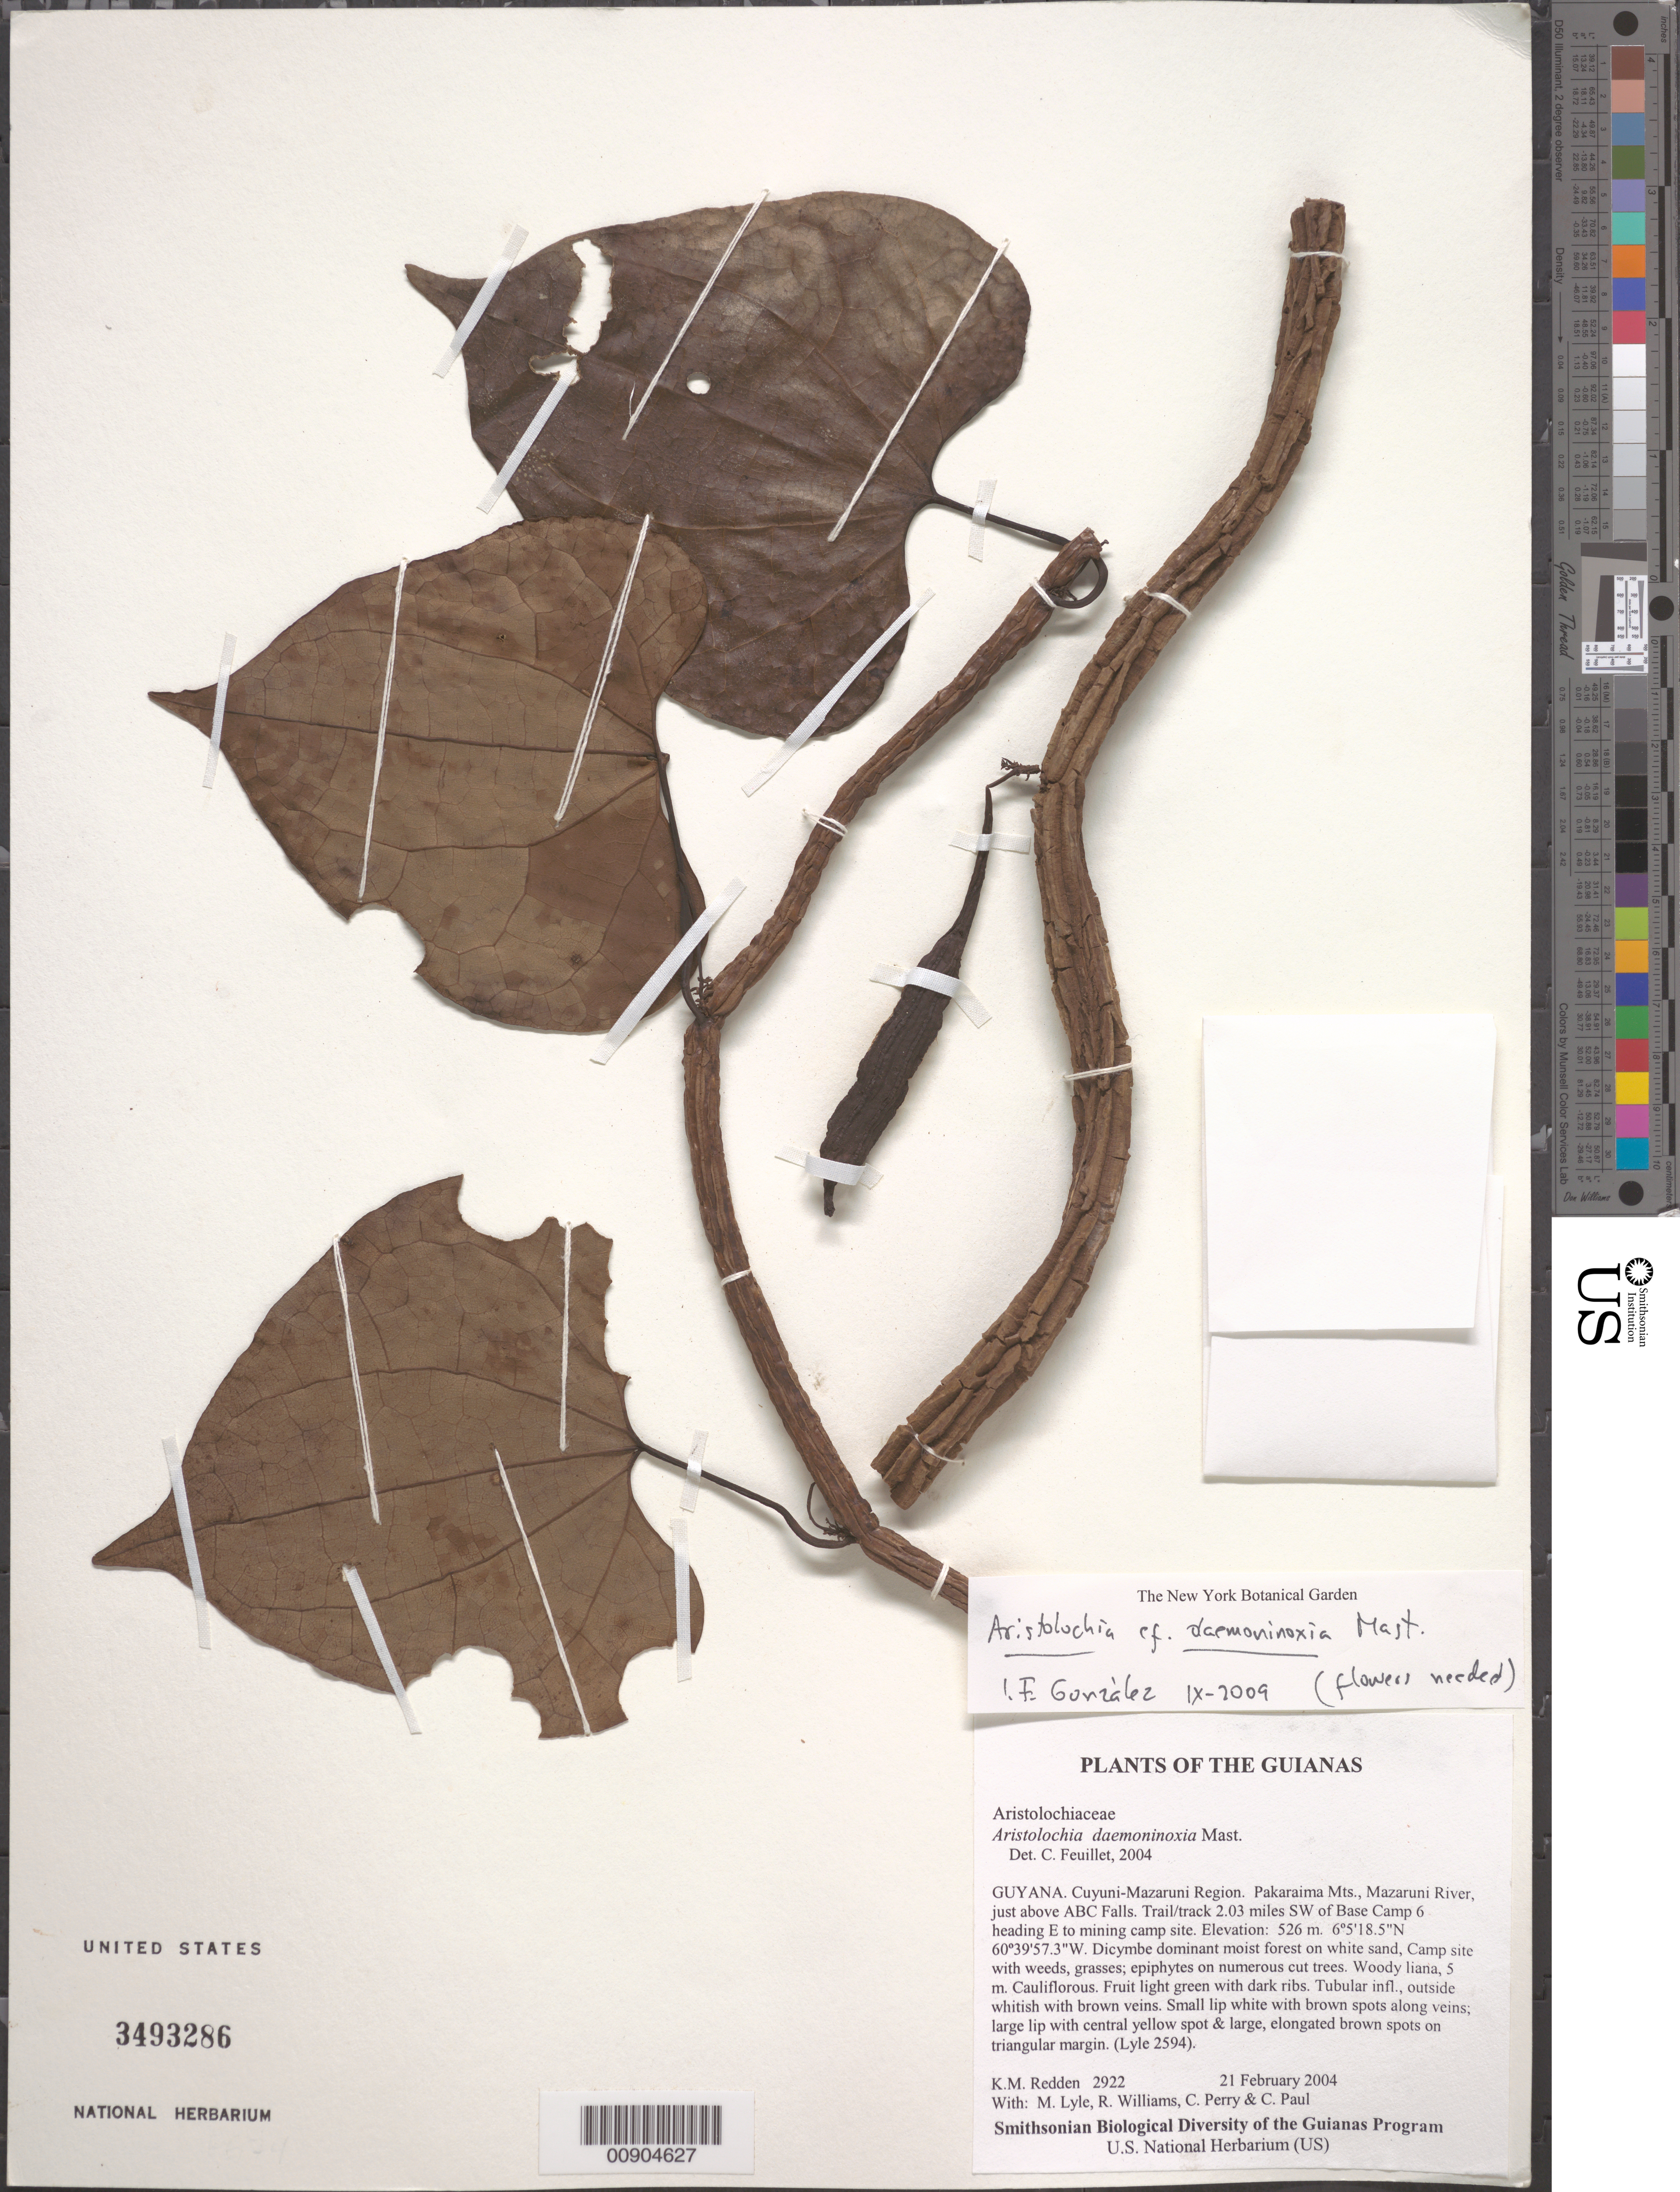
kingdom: Plantae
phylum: Tracheophyta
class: Magnoliopsida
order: Piperales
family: Aristolochiaceae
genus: Aristolochia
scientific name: Aristolochia daemoninoxia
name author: Mast.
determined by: Feuillet, C.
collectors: K. M. Redden, M. Lyle, R. Williams, C. Perry & C. Paul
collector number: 2922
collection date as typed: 21 February 2004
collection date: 2004-02-21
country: Guyana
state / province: Cuyuni-Mazaruni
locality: Pakaraima Mts., Mazaruni River, just above ABC Falls. Trail/track 2.03 miles SW of Base Camp 6 heading E to mining camp site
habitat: Dicymbe dominant moist forest on white sand. Camp site with weeds, grasses; epiphytes on numerous cut trees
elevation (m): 526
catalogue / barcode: US 3493286